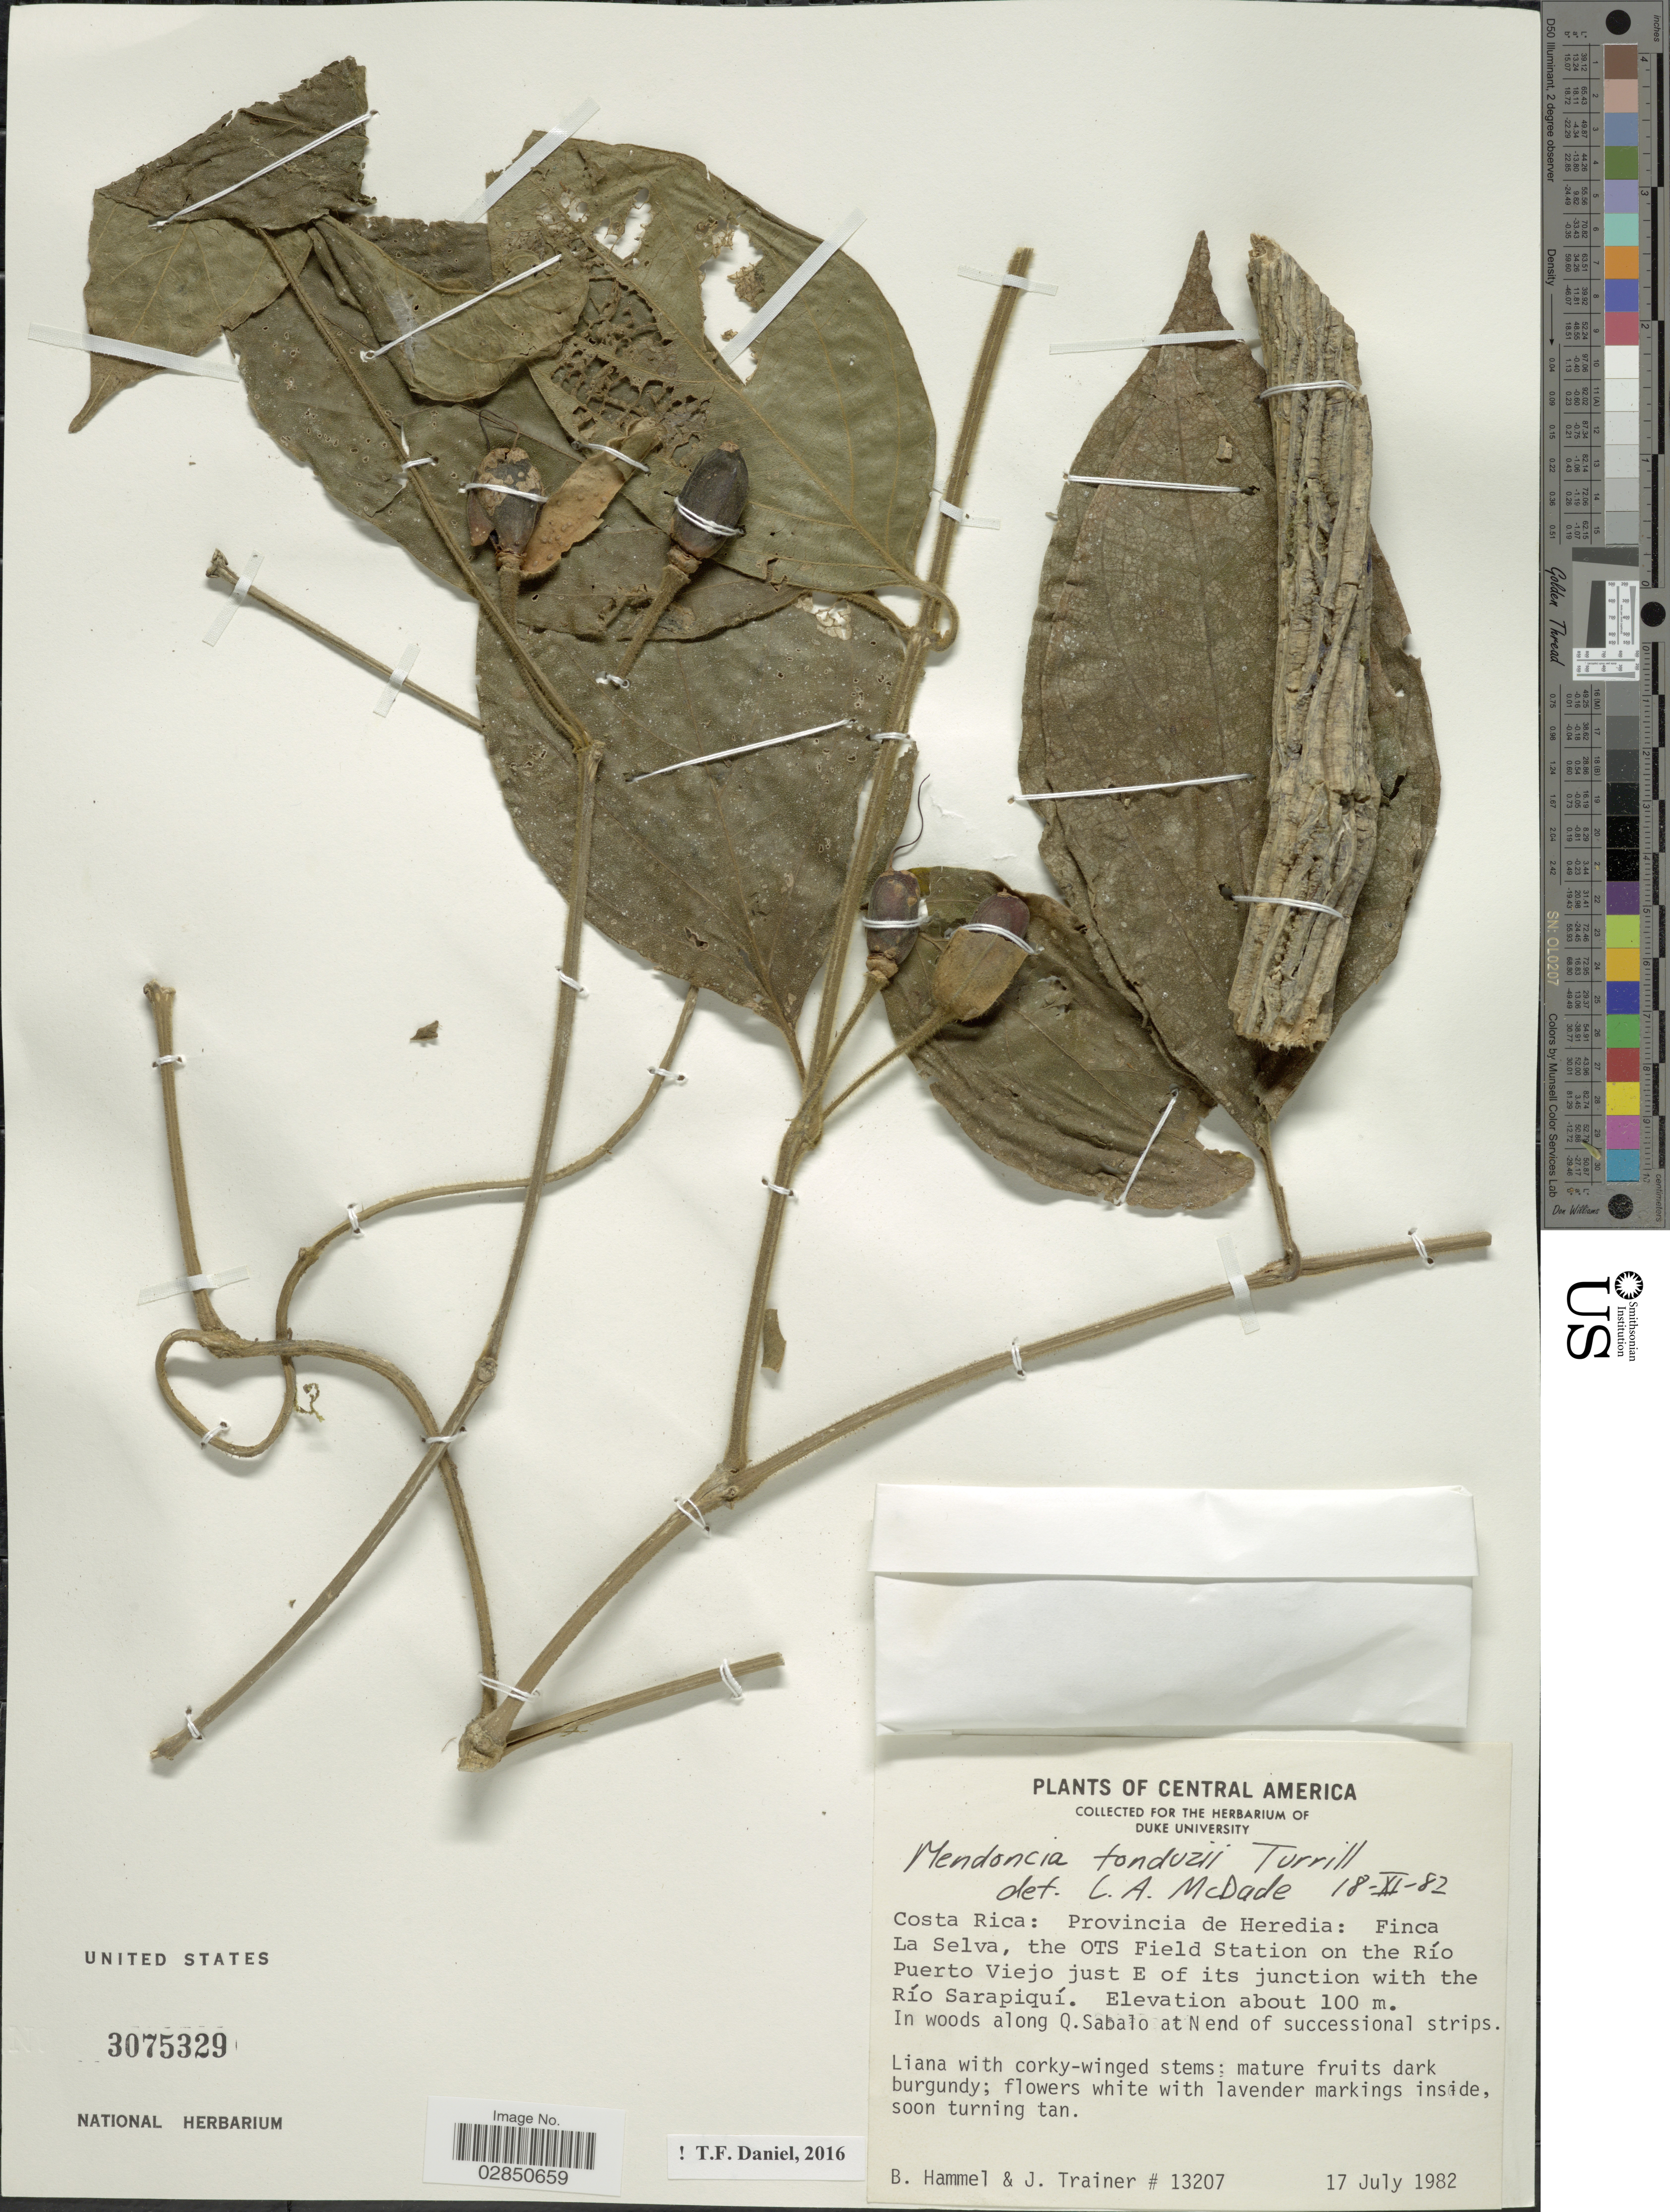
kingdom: Plantae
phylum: Tracheophyta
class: Magnoliopsida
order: Lamiales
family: Acanthaceae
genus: Mendoncia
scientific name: Mendoncia tonduzii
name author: Turrill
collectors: B. Hammel & J. Trainer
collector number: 13207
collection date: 1982-07-17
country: Costa Rica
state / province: Heredia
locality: Provincia de Heredia: Finca La Selva, the OTS Field Station on the Río Puerto Viejo just E of its junction with the Río Sarapiquí, In woods along Q. Sabalo at N end of successional strips.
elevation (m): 100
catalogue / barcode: US 3075329